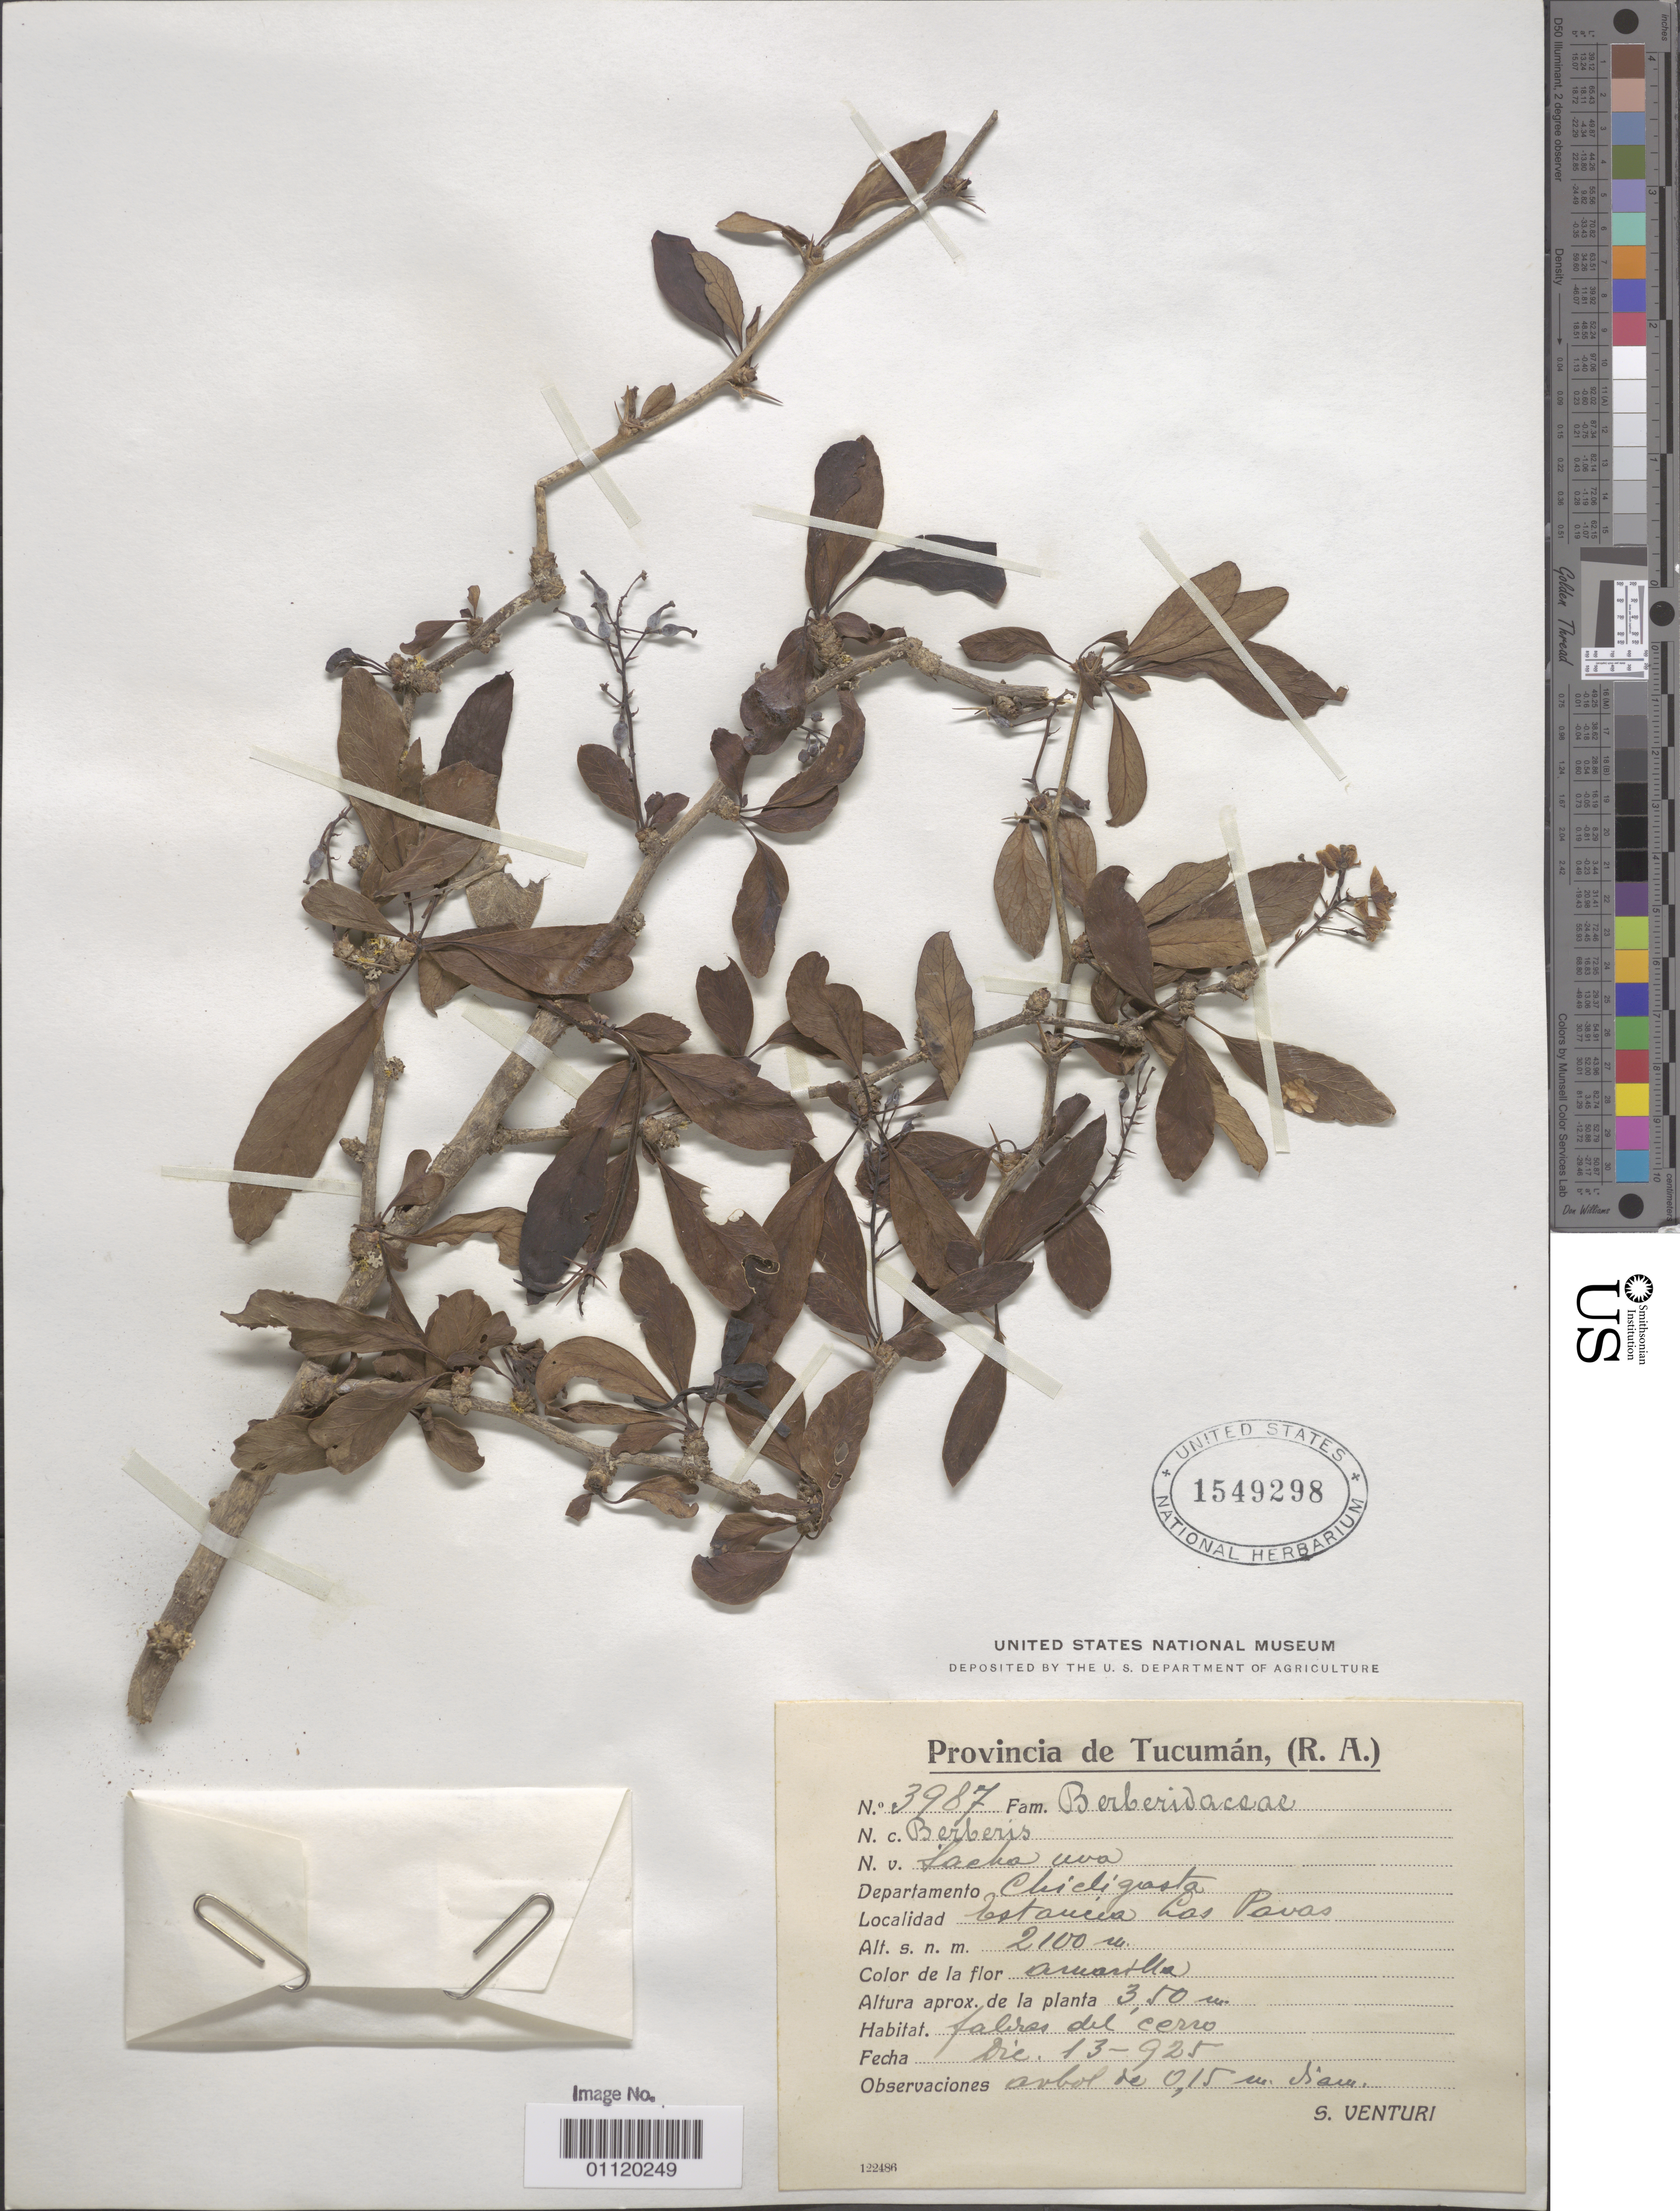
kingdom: Plantae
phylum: Tracheophyta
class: Magnoliopsida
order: Ranunculales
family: Berberidaceae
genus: Berberis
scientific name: Berberis sp.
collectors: S. Venturi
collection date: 1925-12-13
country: Argentina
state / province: Tucuman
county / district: Chicligasta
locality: Estancia has Pavas, foothills.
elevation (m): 2100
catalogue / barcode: US 1549298